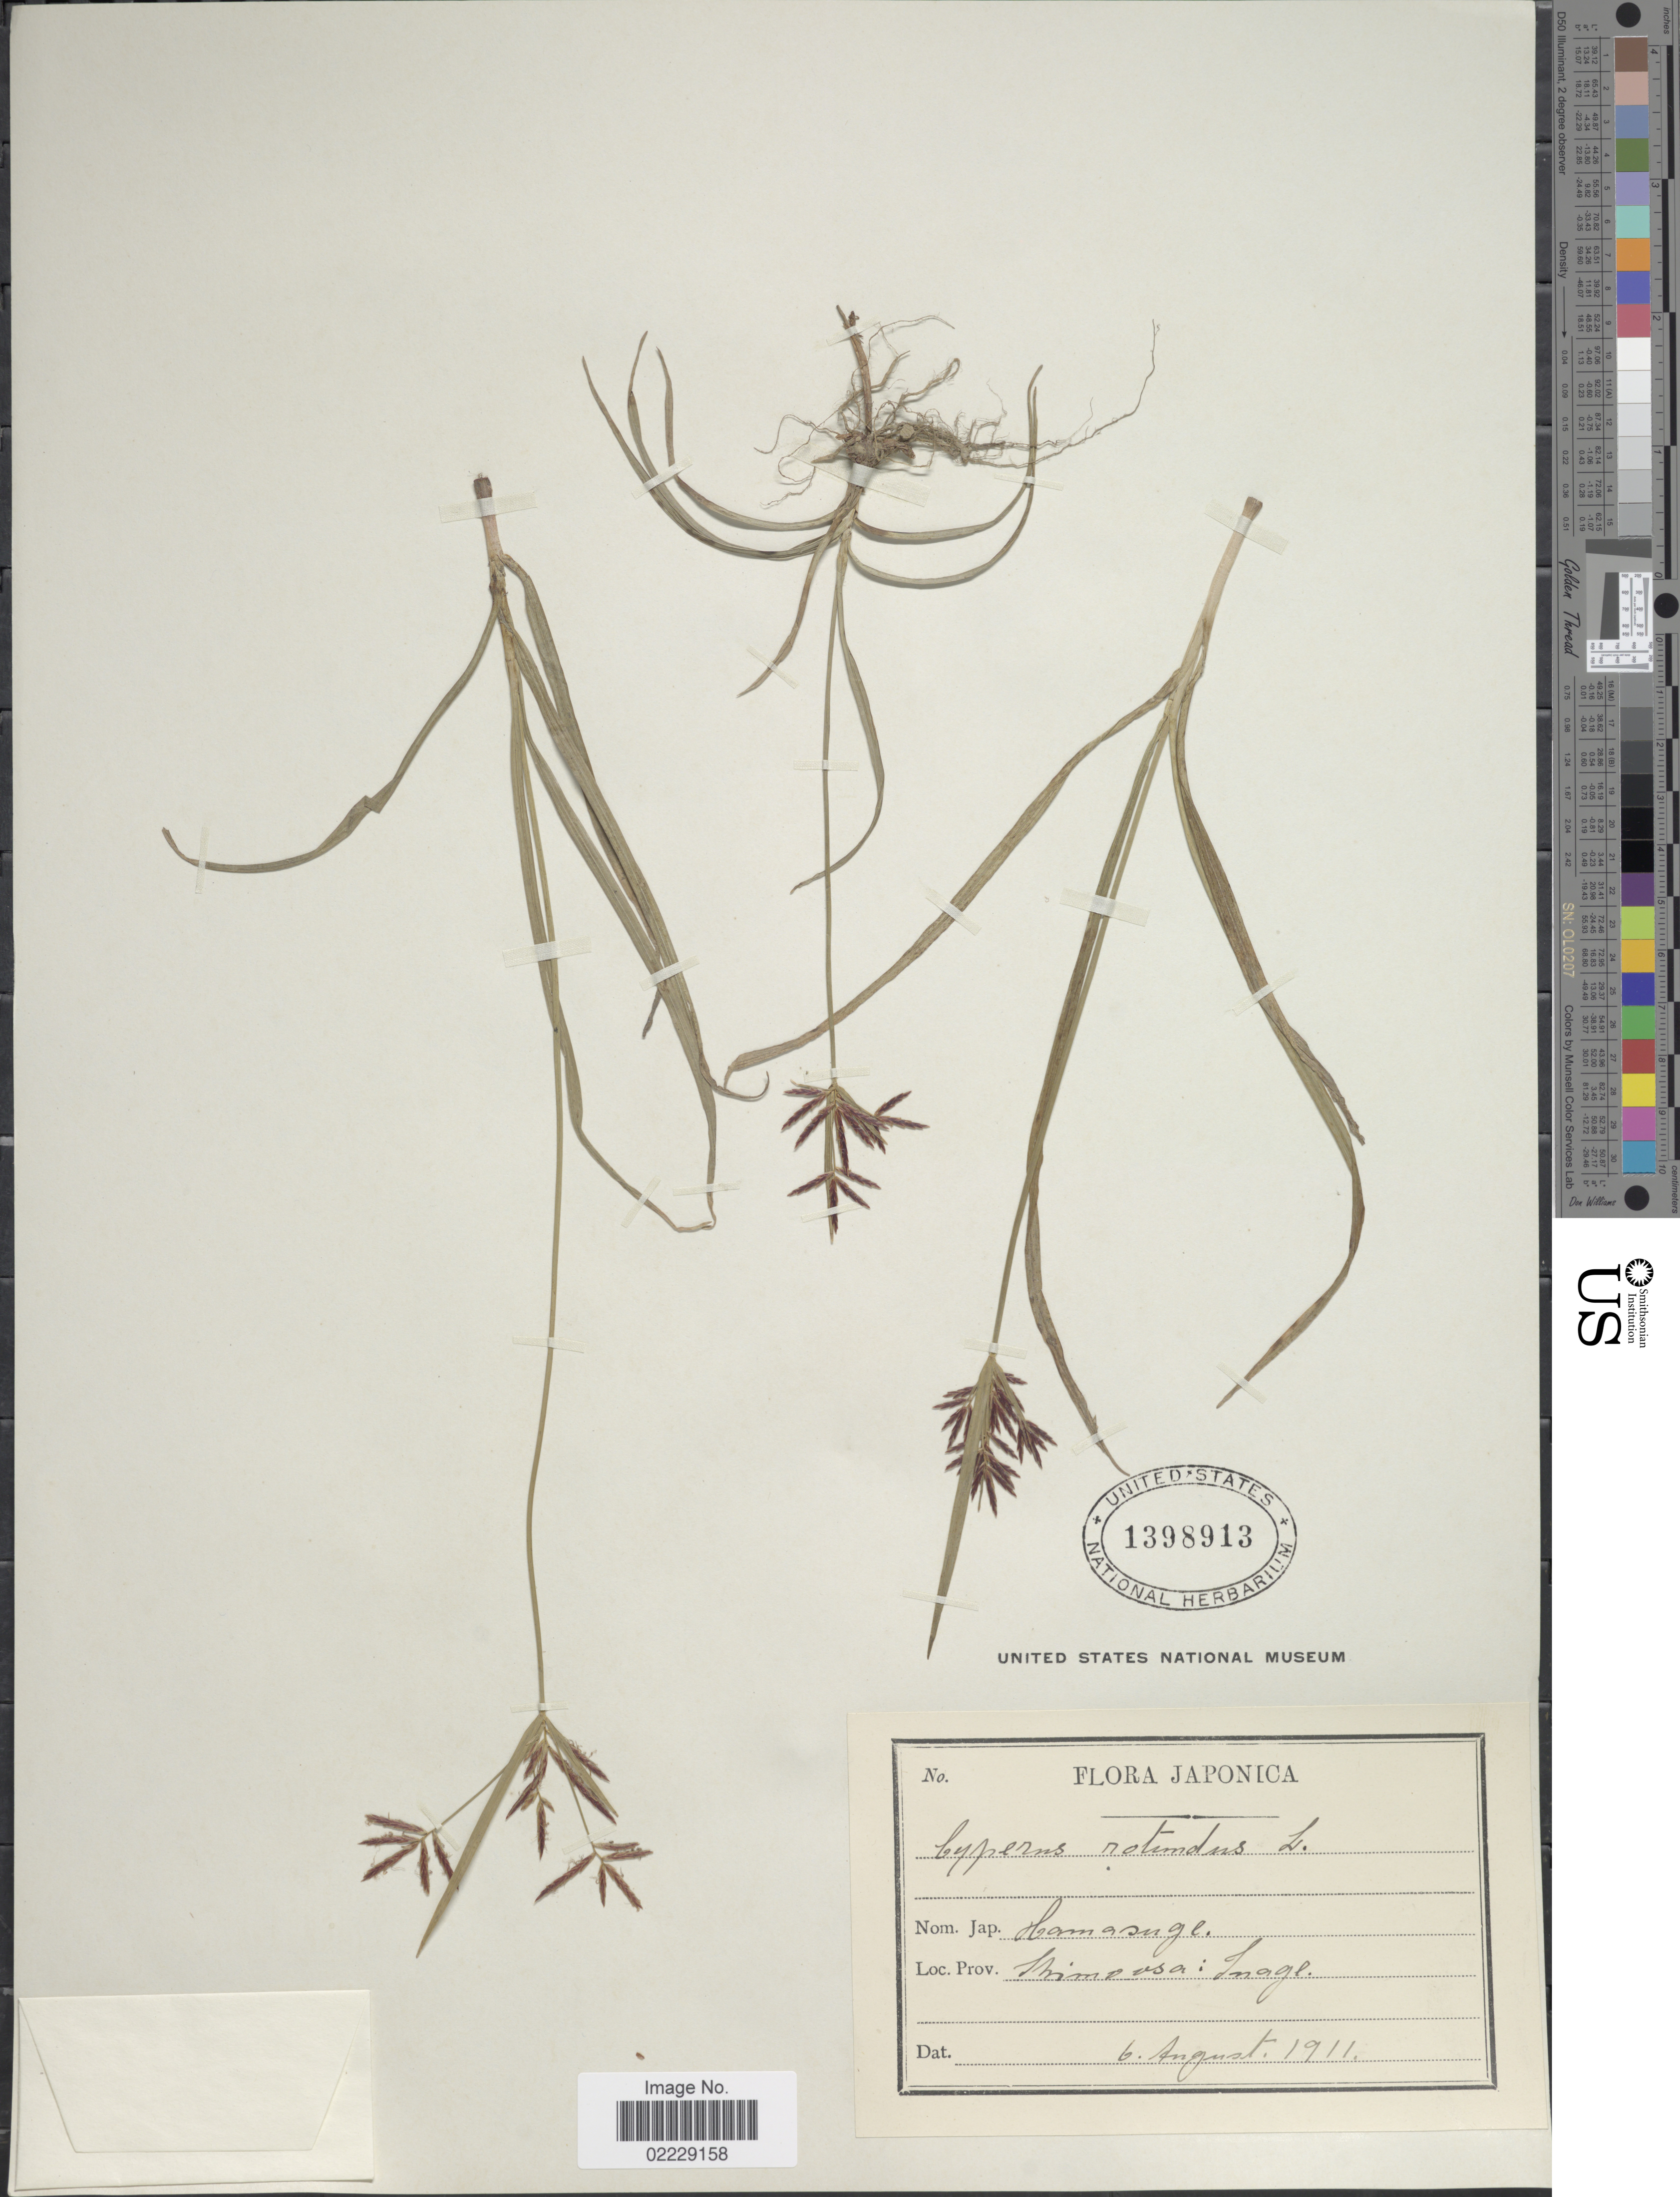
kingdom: Plantae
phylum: Tracheophyta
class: Liliopsida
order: Poales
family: Cyperaceae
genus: Cyperus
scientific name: Cyperus rotundus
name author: L.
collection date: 1911-08-06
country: Japan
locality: Japonica, Shimoosa: Inage.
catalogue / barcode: US 1398913